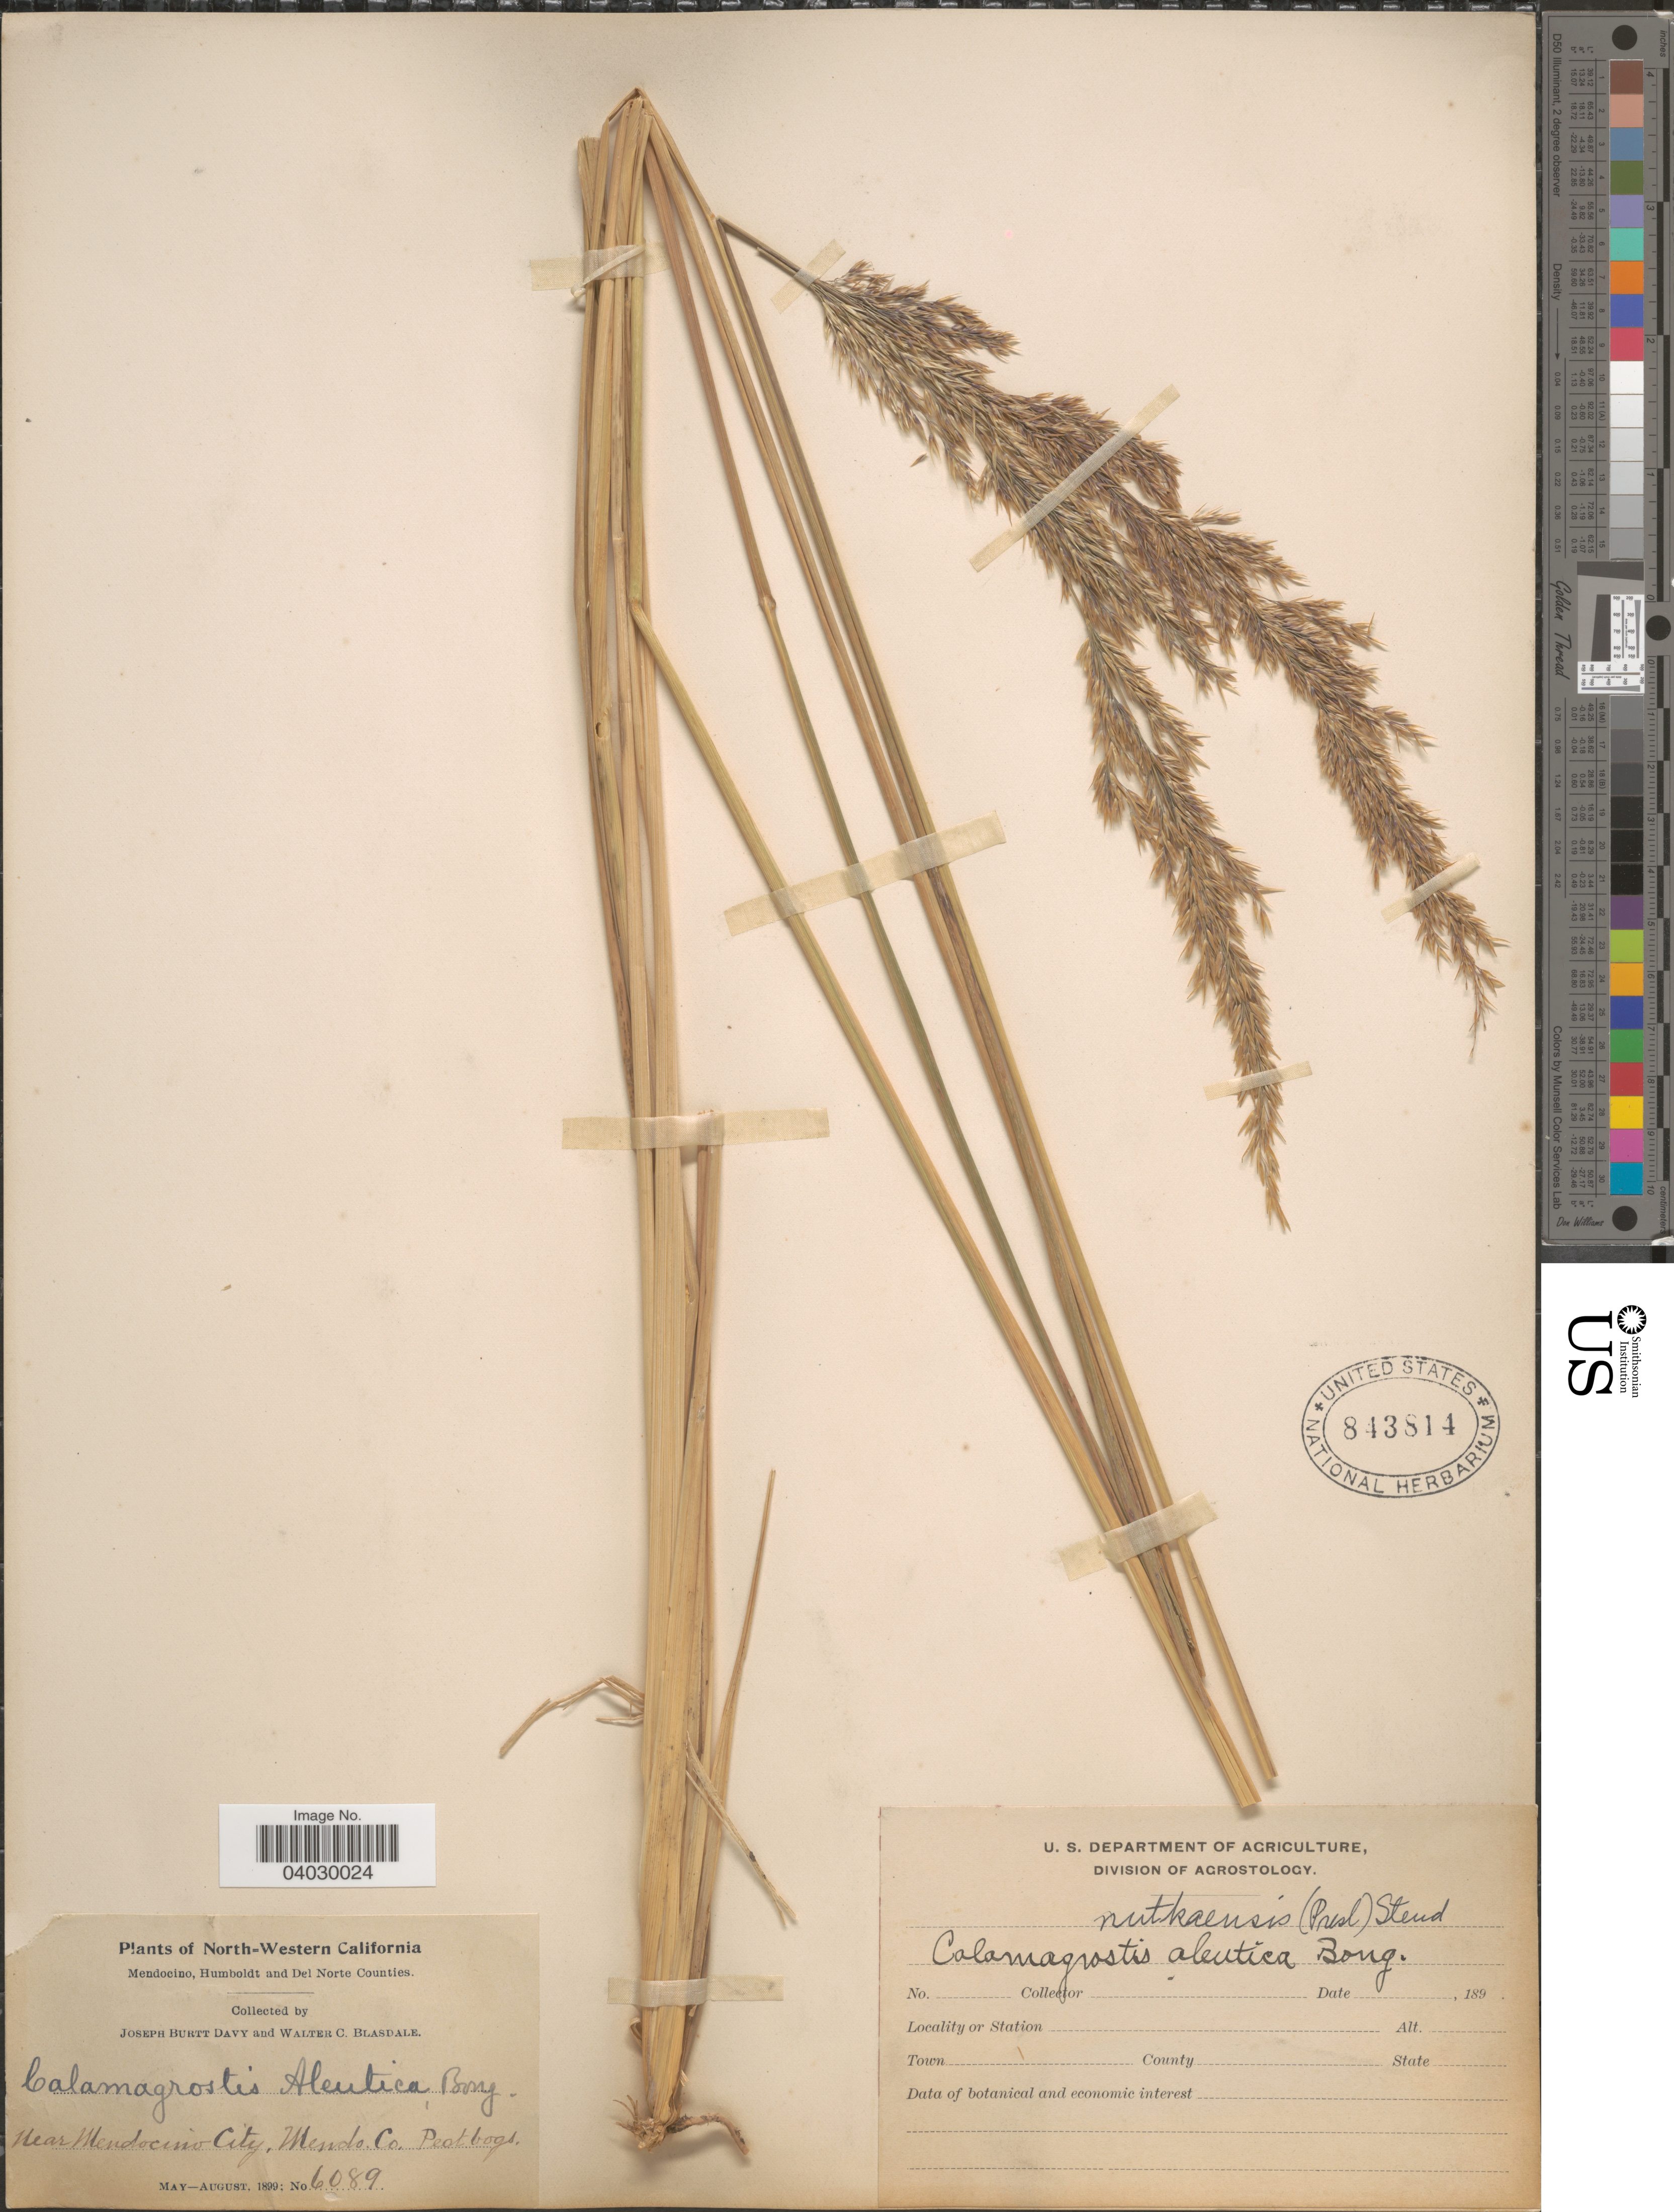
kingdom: Plantae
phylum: Tracheophyta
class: Liliopsida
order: Poales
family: Poaceae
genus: Calamagrostis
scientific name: Calamagrostis nutkaensis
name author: (J. Presl) Steud.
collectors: J. Burtt Davy & W. Blasdale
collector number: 6089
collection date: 1899-05/1899-08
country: United States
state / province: California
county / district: Mendocino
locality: North-Western California. Near Mendocino City, Mendo. Co.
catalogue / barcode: US 843814